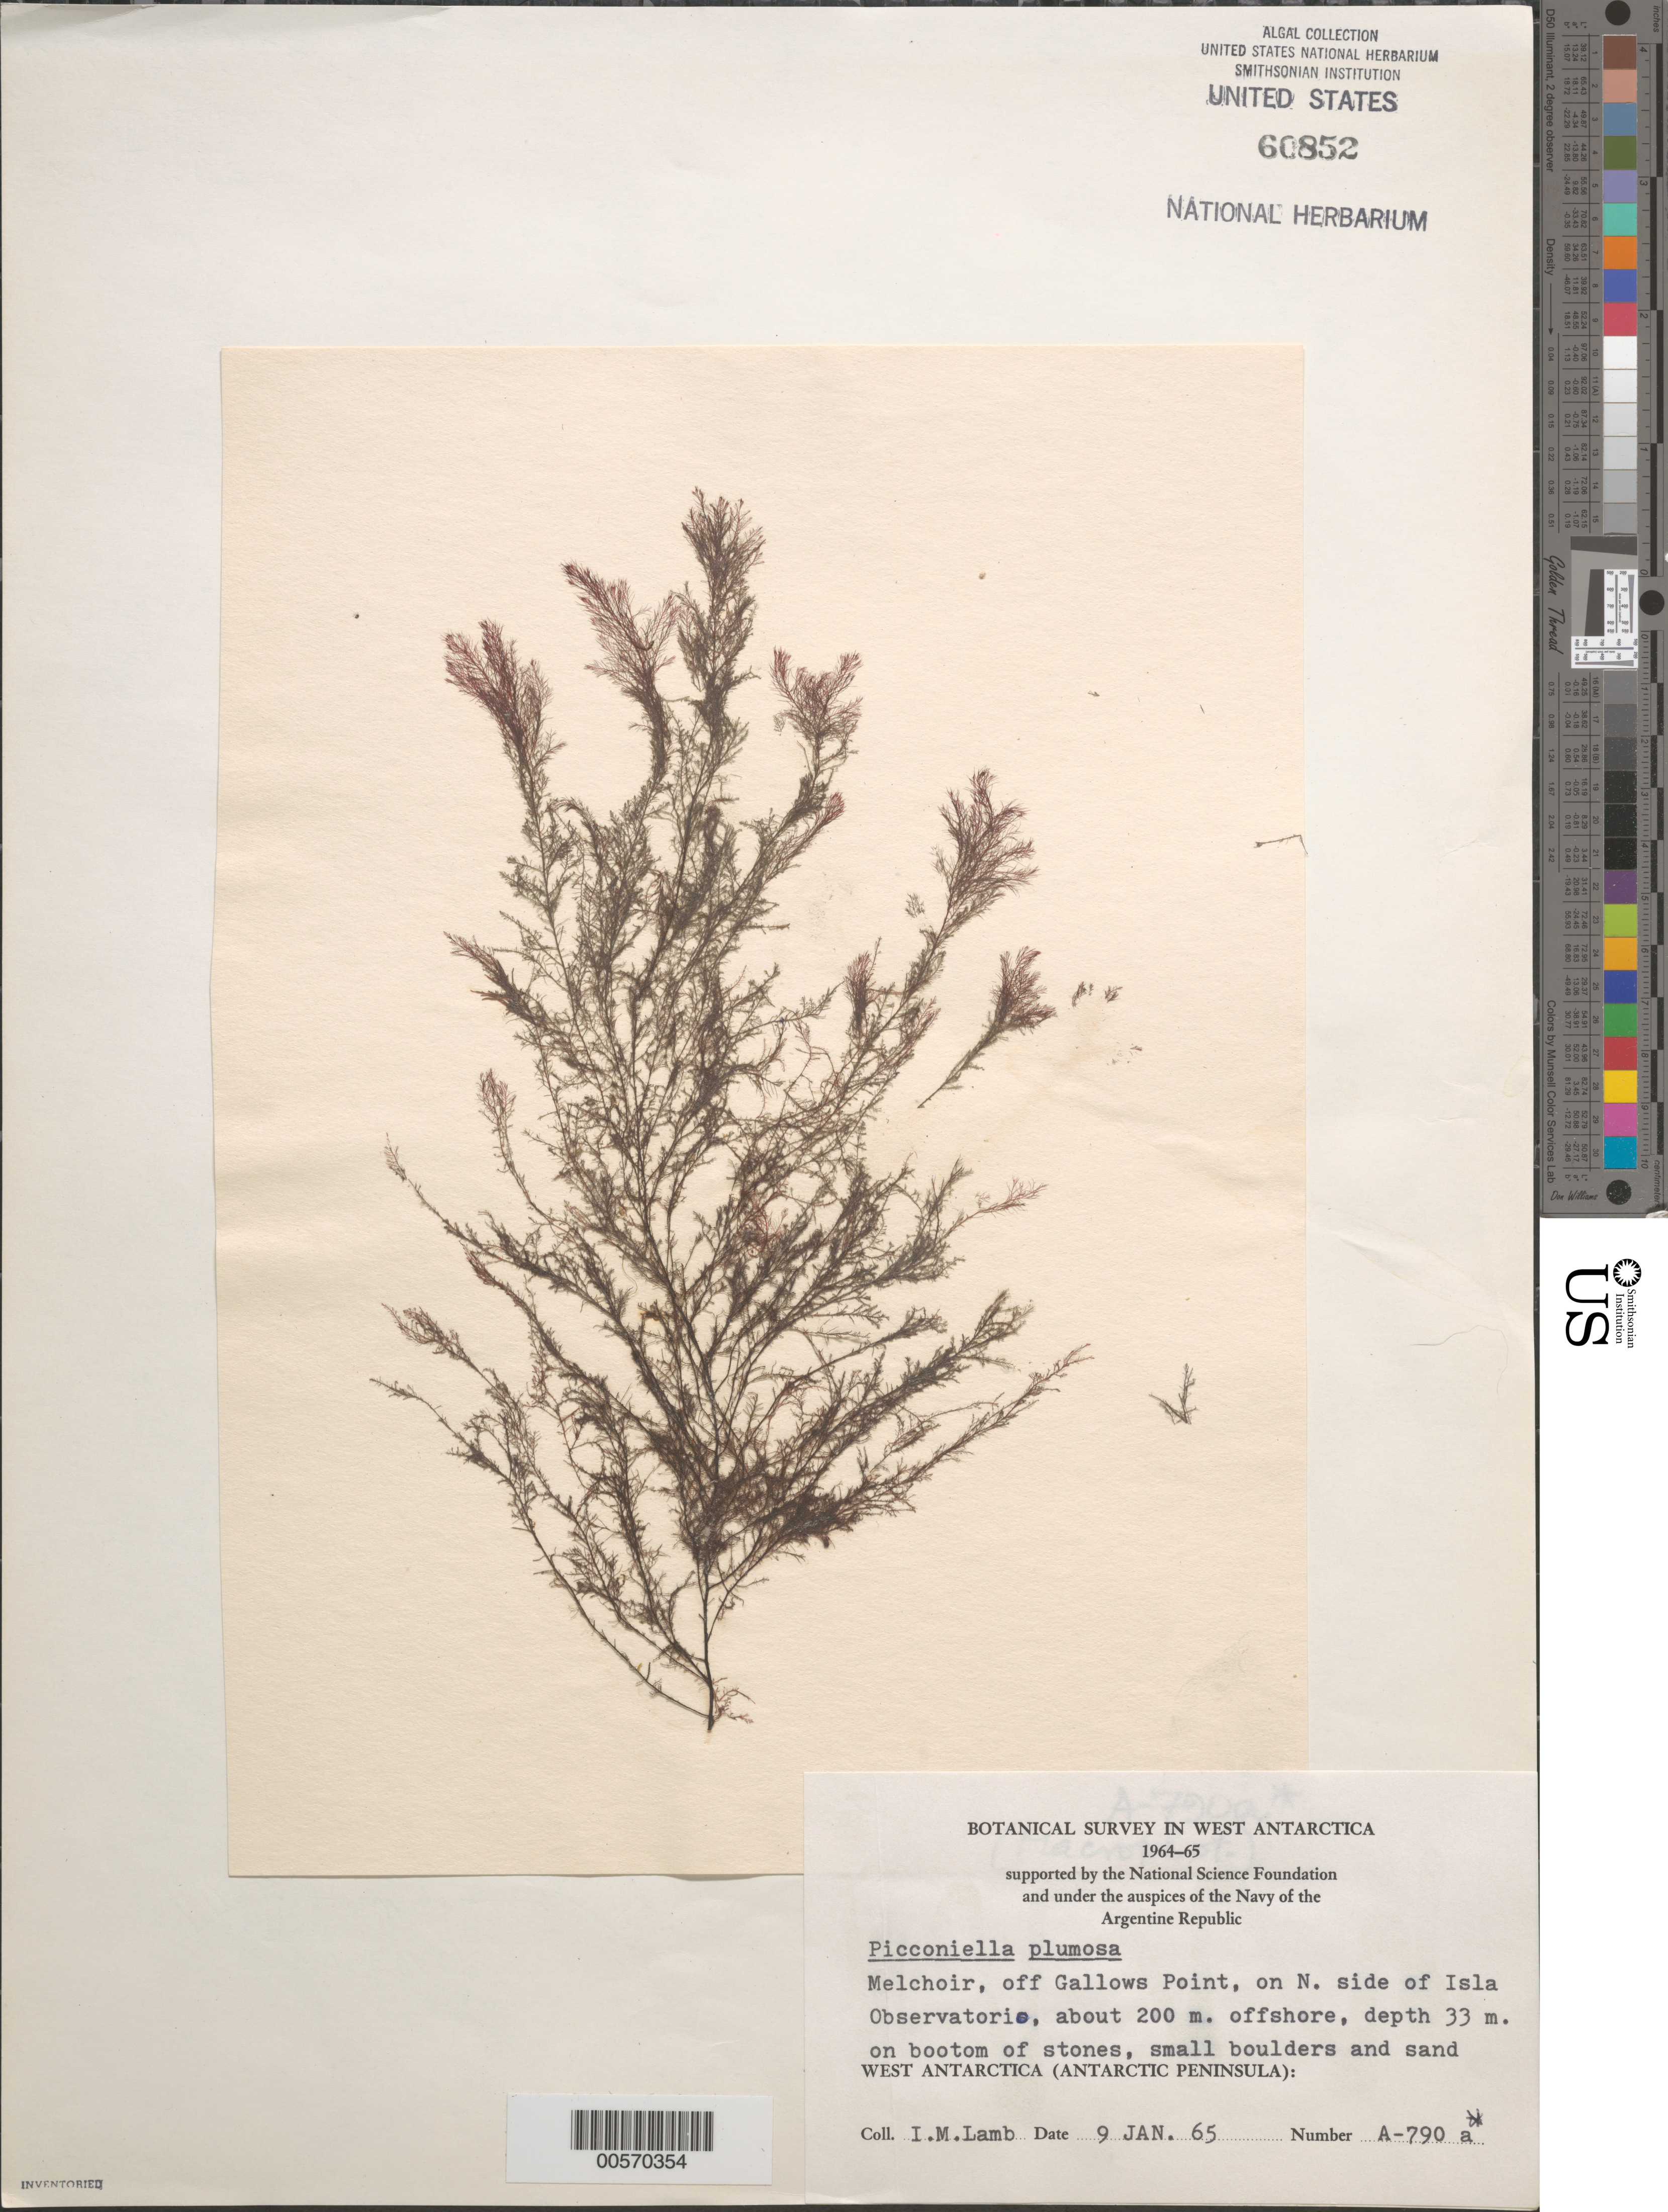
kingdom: Plantae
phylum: Rhodophyta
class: Florideophyceae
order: Ceramiales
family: Rhodomelaceae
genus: Picconiella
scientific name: Picconiella plumosa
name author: (Kylin) De Toni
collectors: I. M. Lamb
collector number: A-790a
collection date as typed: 09 Jan 1965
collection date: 1965-01-09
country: Antarctica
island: Gamma Island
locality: Off Gallows Point, Palmer Archipelago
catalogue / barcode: US 60852